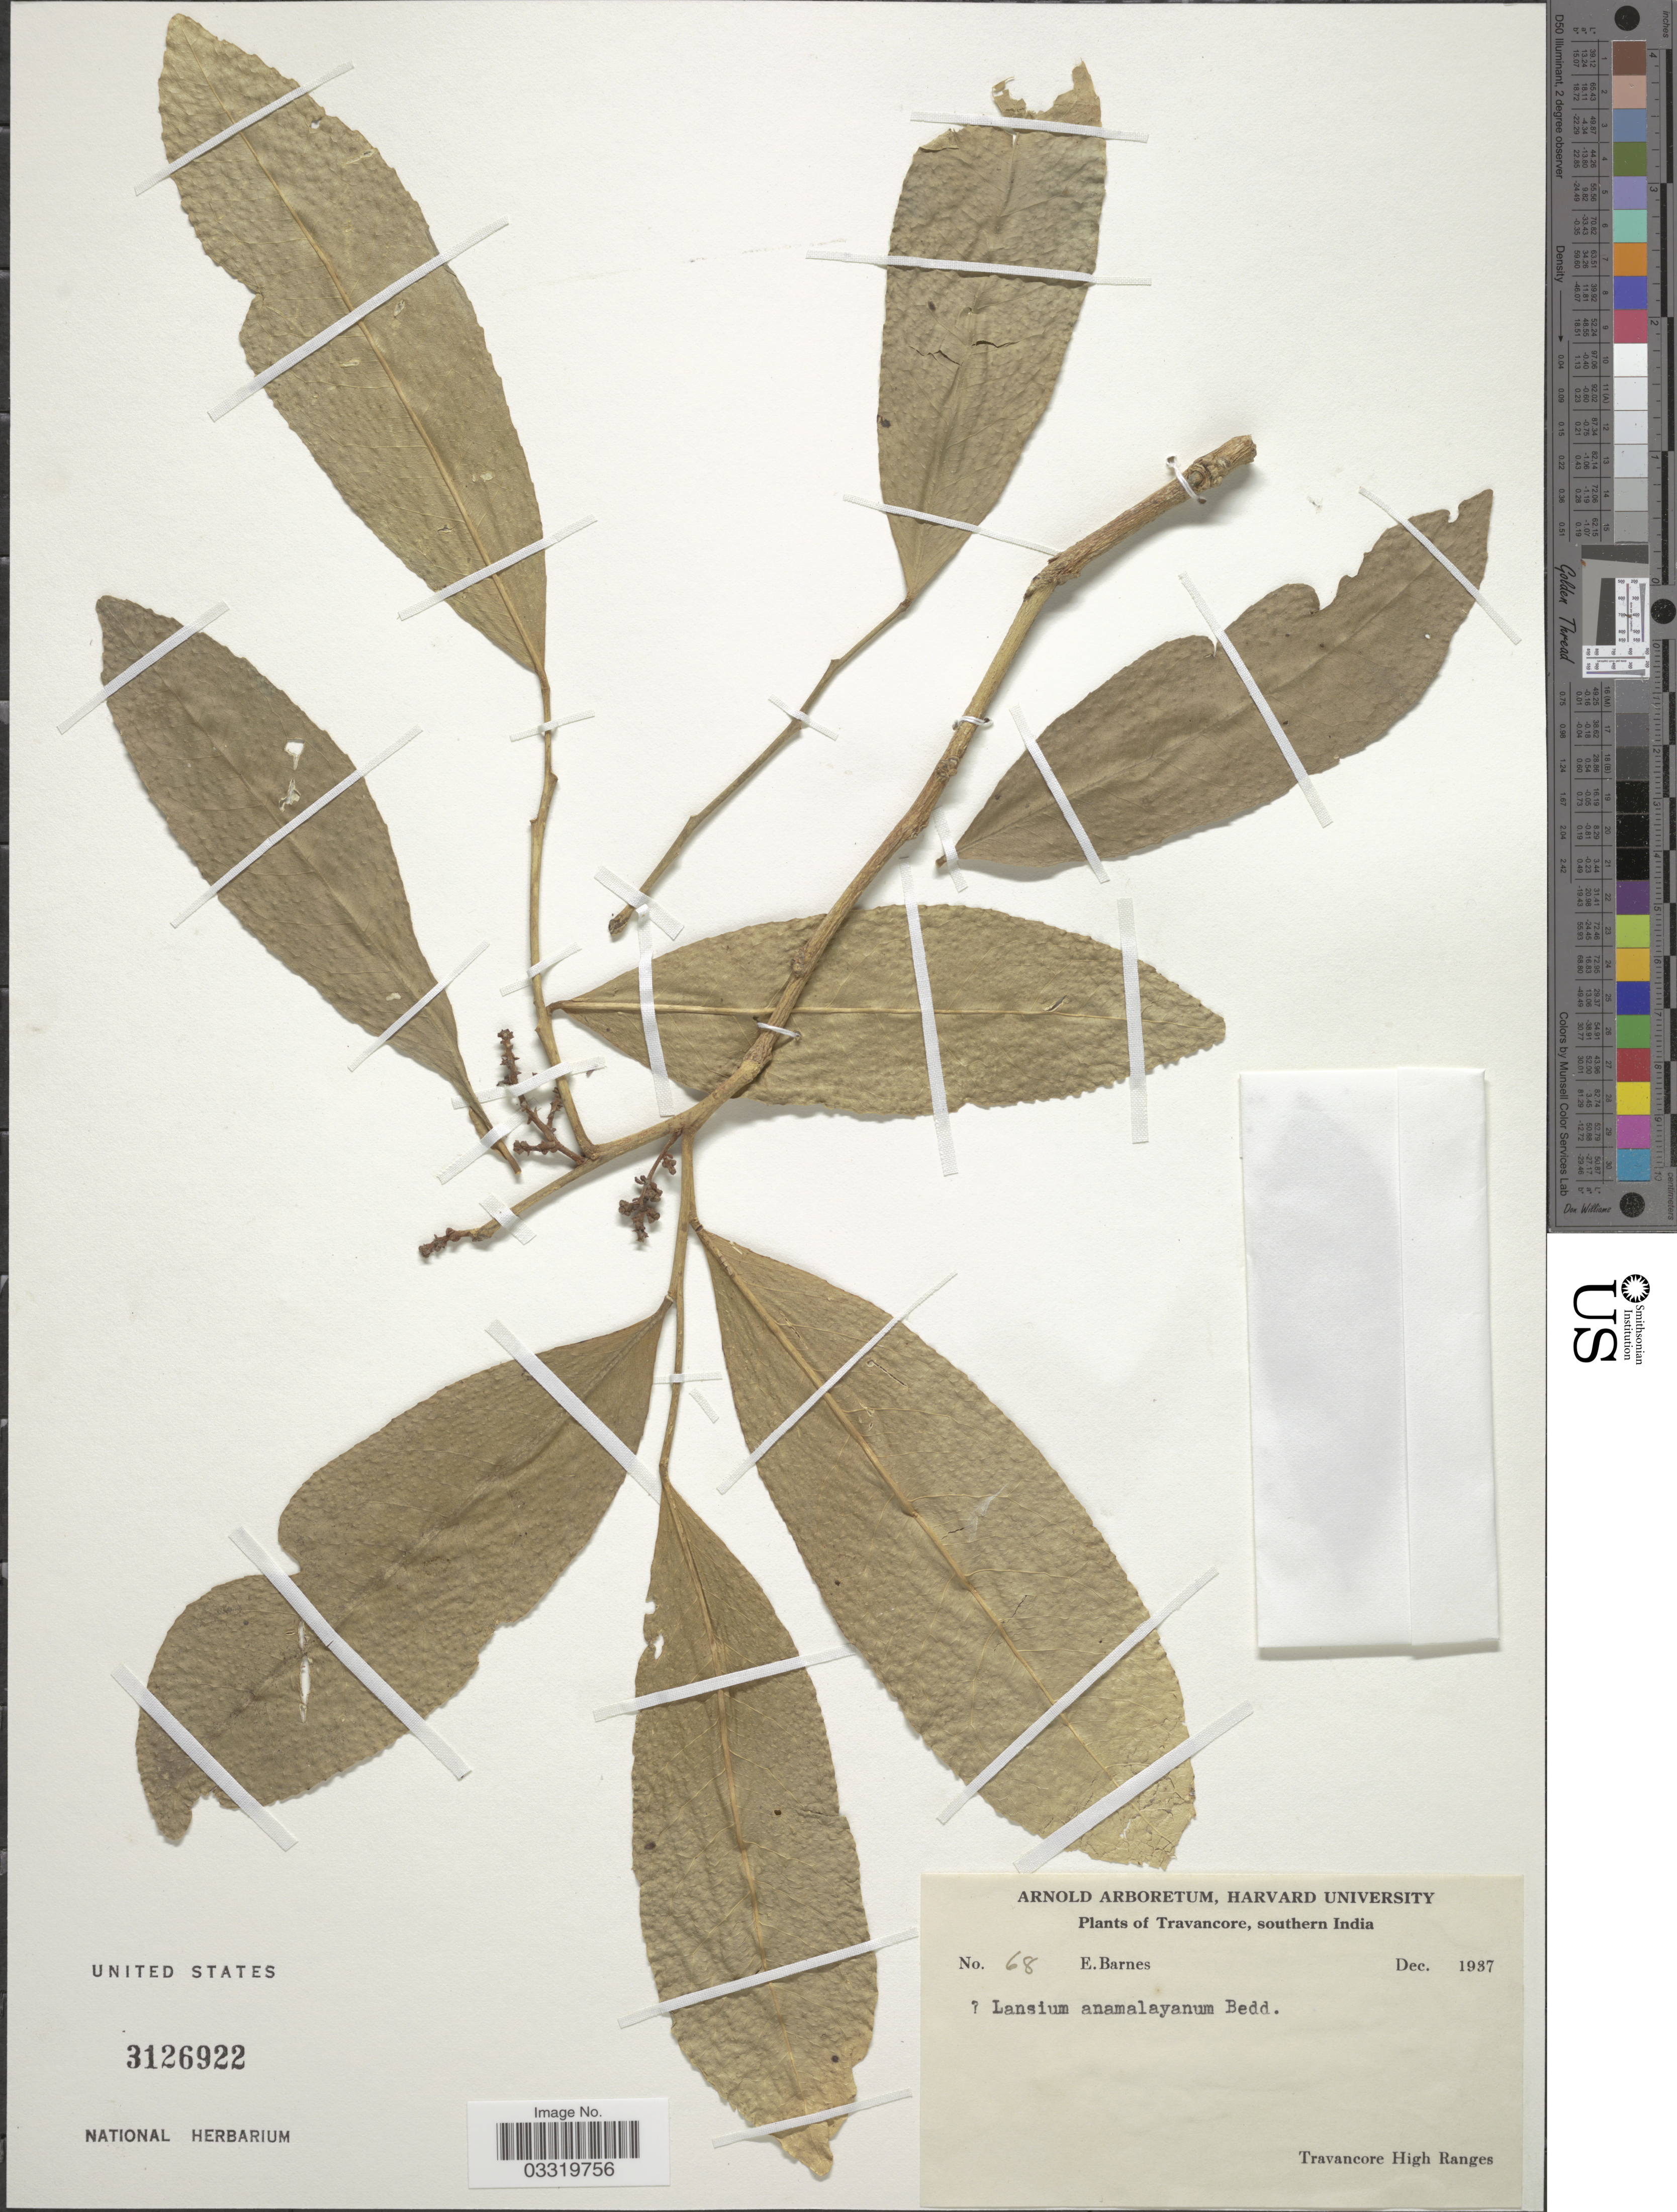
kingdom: Plantae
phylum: Tracheophyta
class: Magnoliopsida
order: Sapindales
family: Meliaceae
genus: Reinwardtiodendron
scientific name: Reinwardtiodendron anamalaiense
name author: Mabb.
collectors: E. Barnes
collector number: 68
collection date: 1937-12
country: India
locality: Travancore, southern India, Travancore High Ranges.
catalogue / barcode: US 3126922